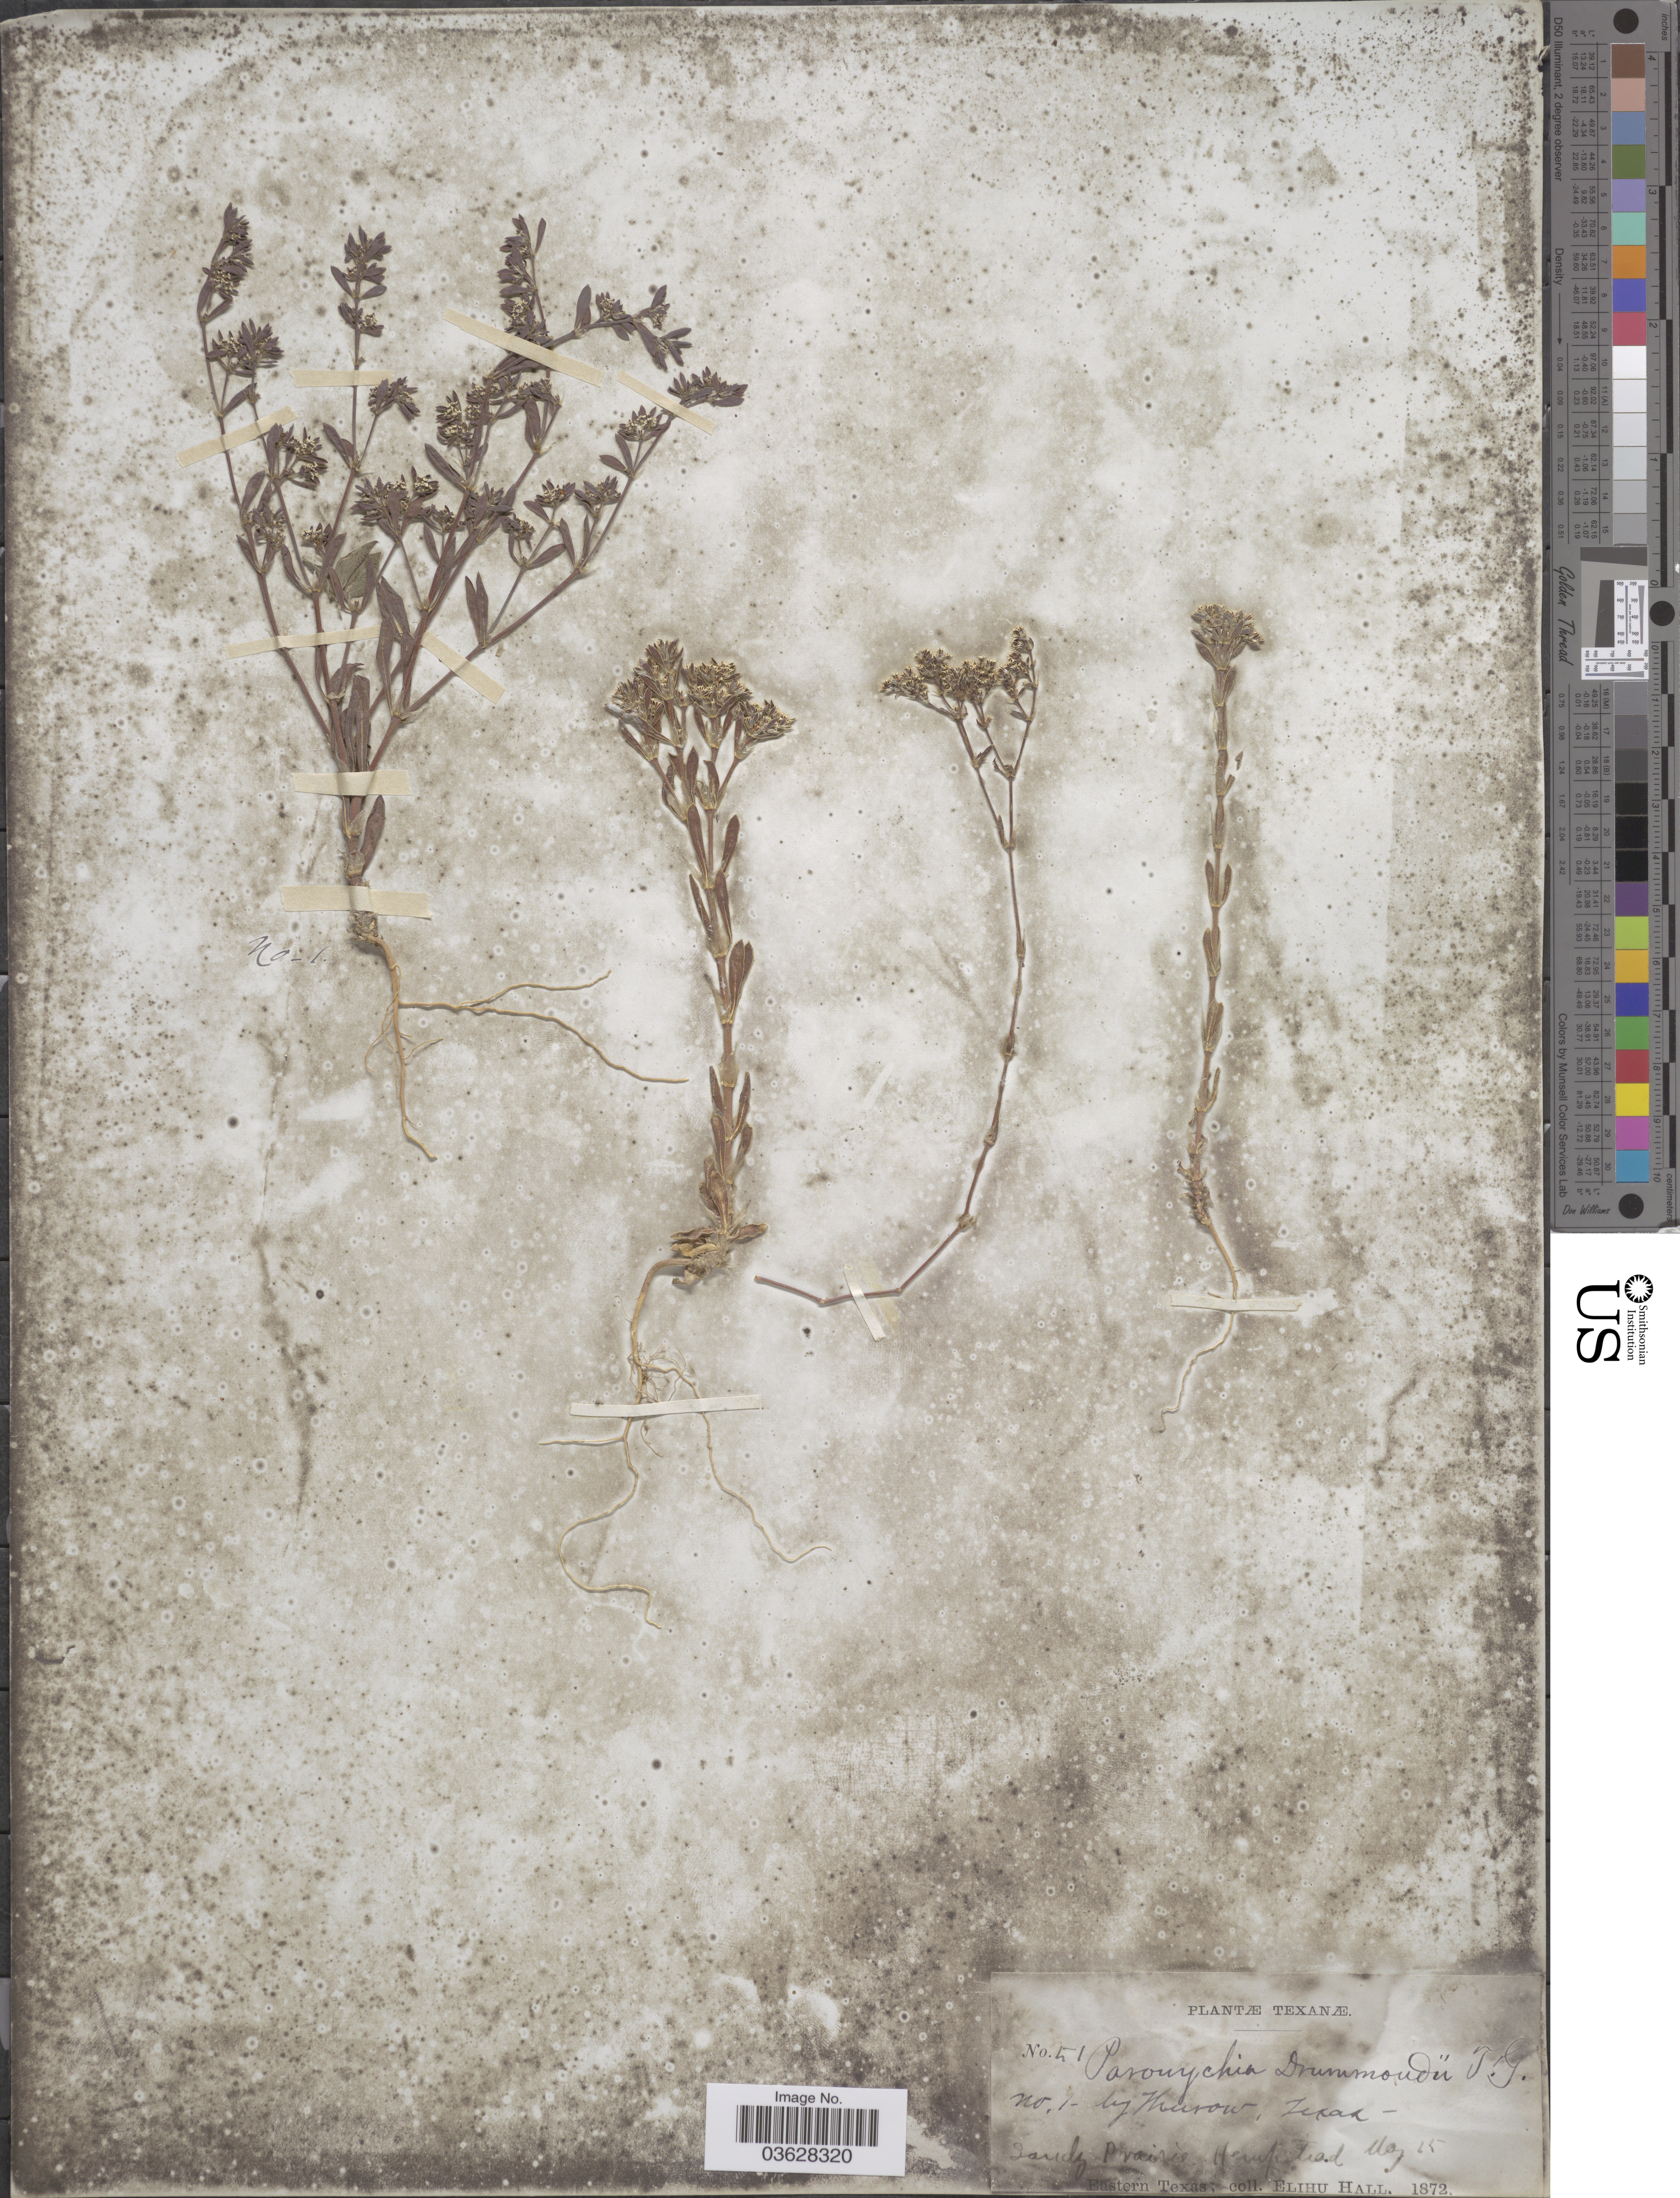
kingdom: Plantae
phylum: Tracheophyta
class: Magnoliopsida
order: Caryophyllales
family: Caryophyllaceae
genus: Paronychia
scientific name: Paronychia drummondii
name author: Torr. & A. Gray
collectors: E. Hall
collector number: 51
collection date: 1872-05-15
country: United States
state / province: Texas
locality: No. 1 by Thurow. [unsure placement] Eastern Texas, Hempstead.